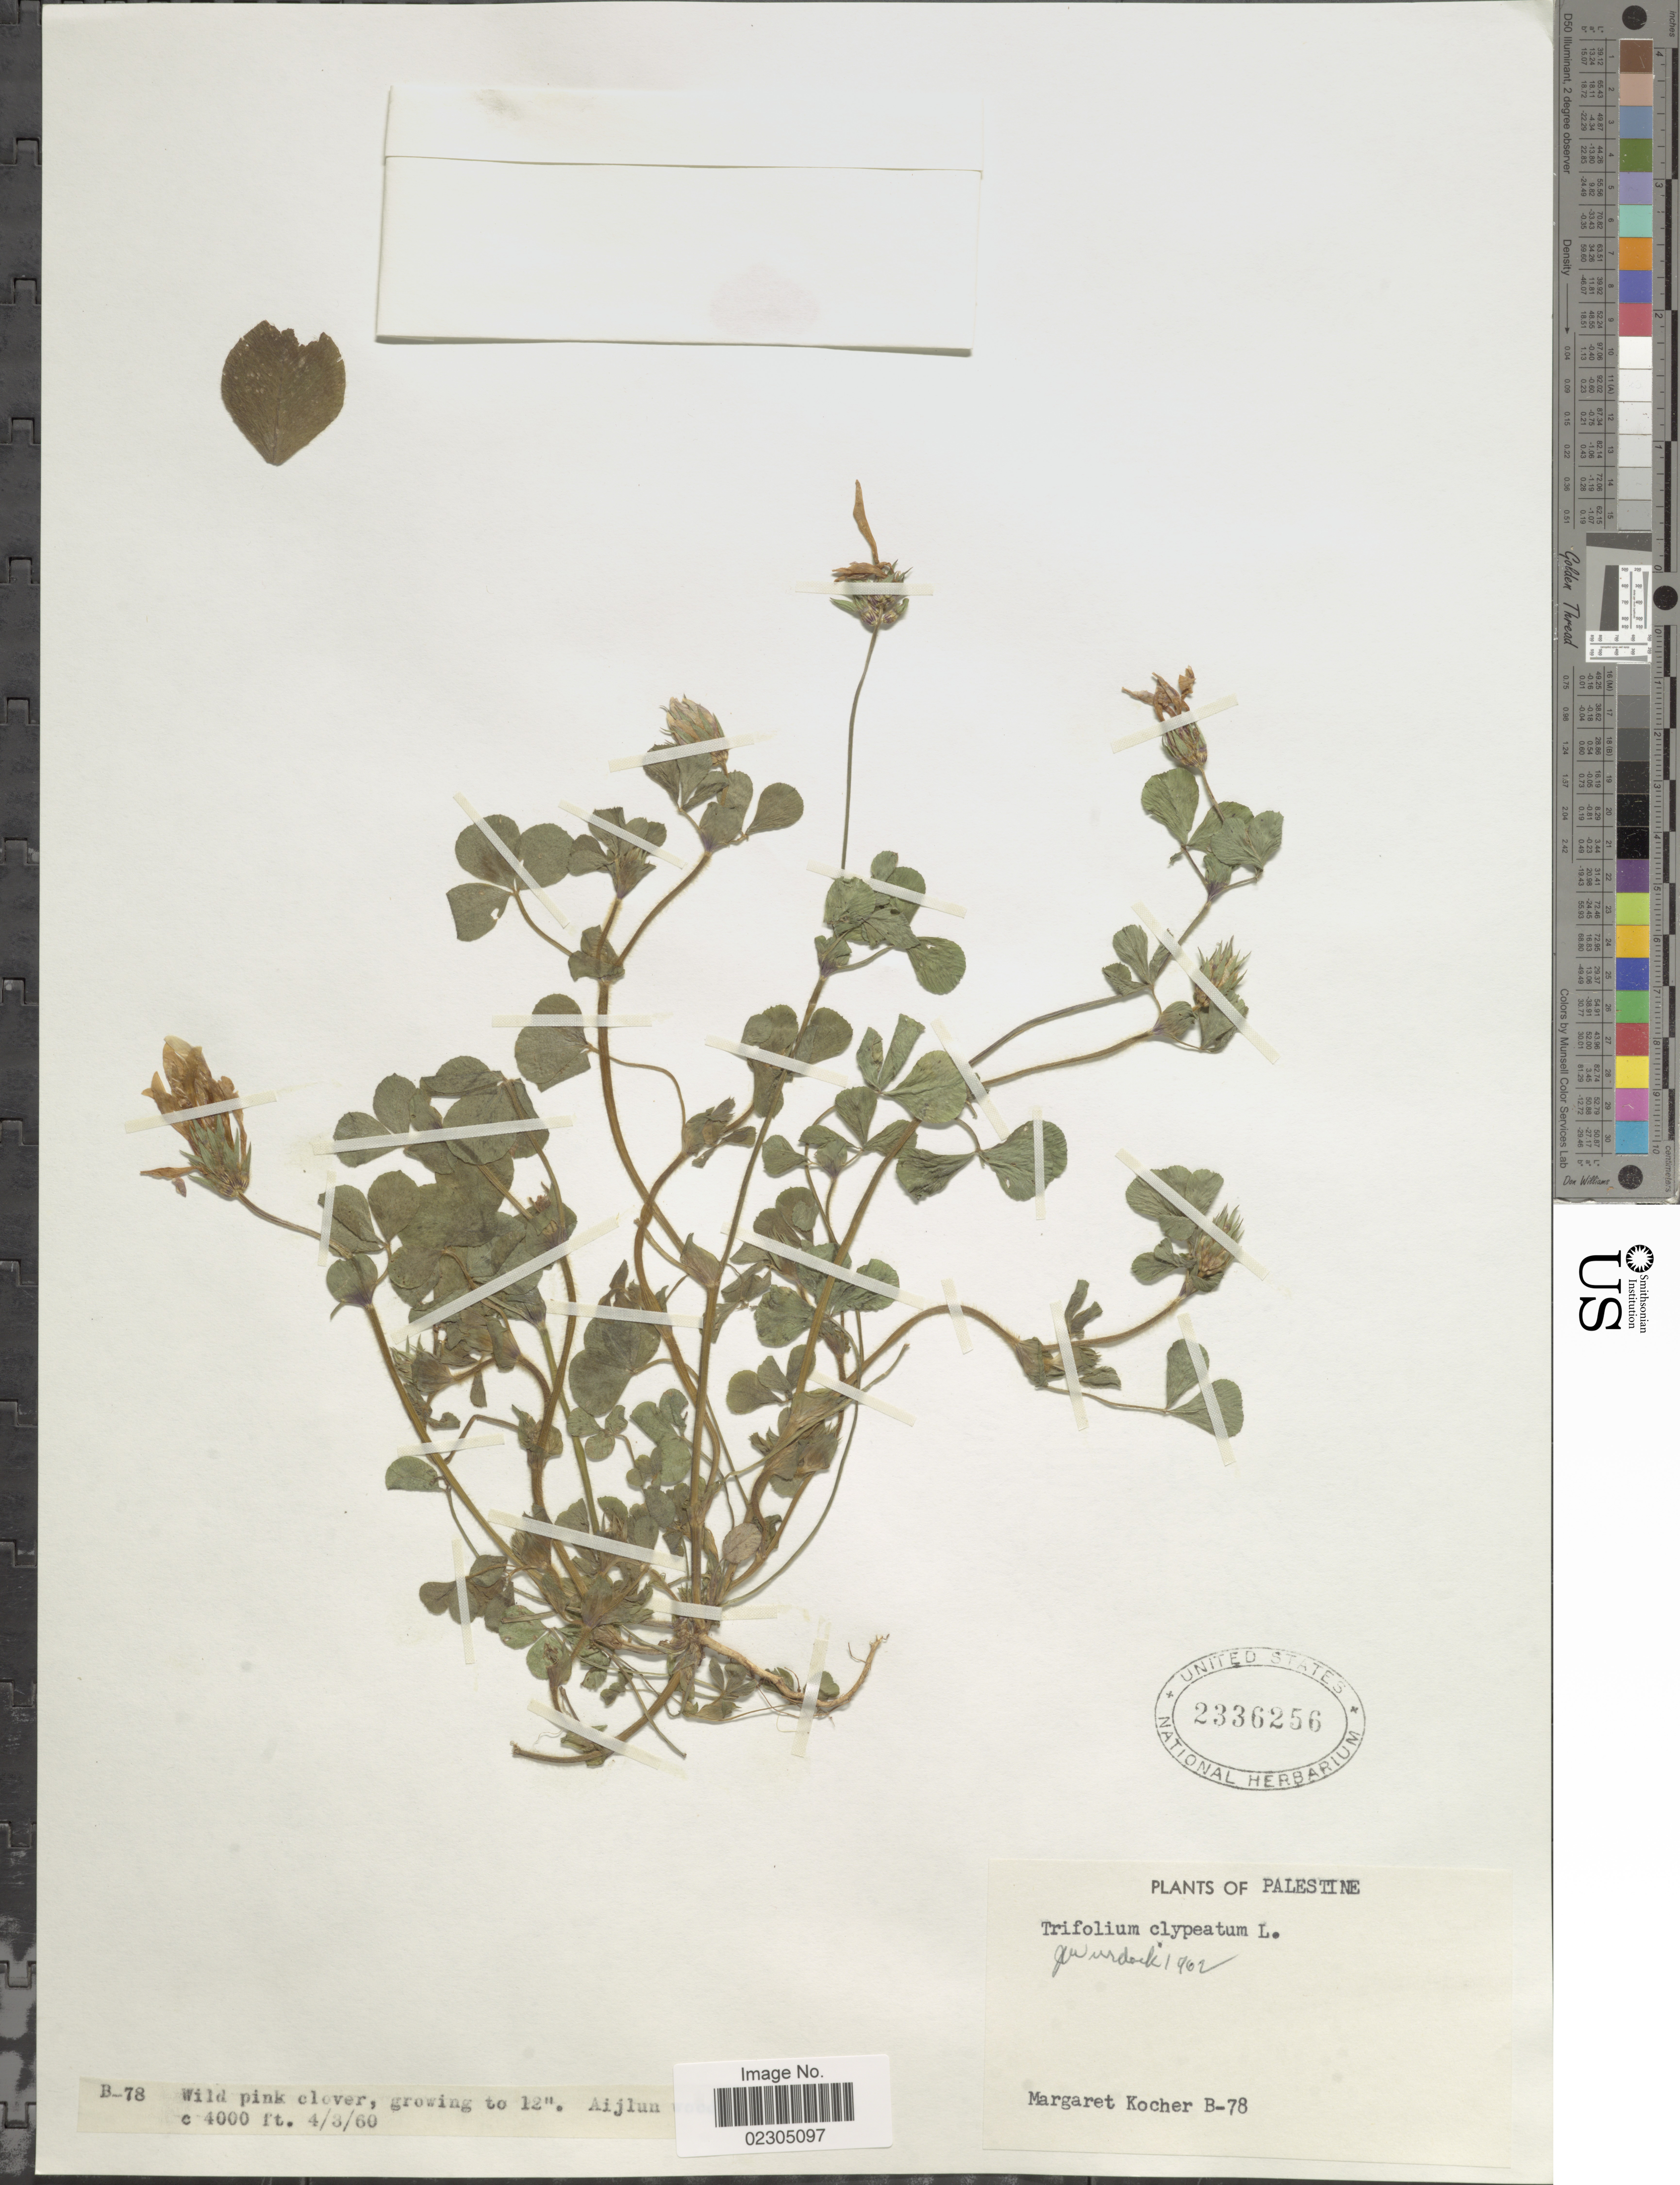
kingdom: Plantae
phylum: Tracheophyta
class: Magnoliopsida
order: Fabales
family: Fabaceae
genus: Trifolium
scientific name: Trifolium clypeatum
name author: L.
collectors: M. Kocher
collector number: b-78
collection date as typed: Transcribed d/m/y: 4/3/60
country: Cyprus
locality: Aijlun.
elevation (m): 1219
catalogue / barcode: US 2336256